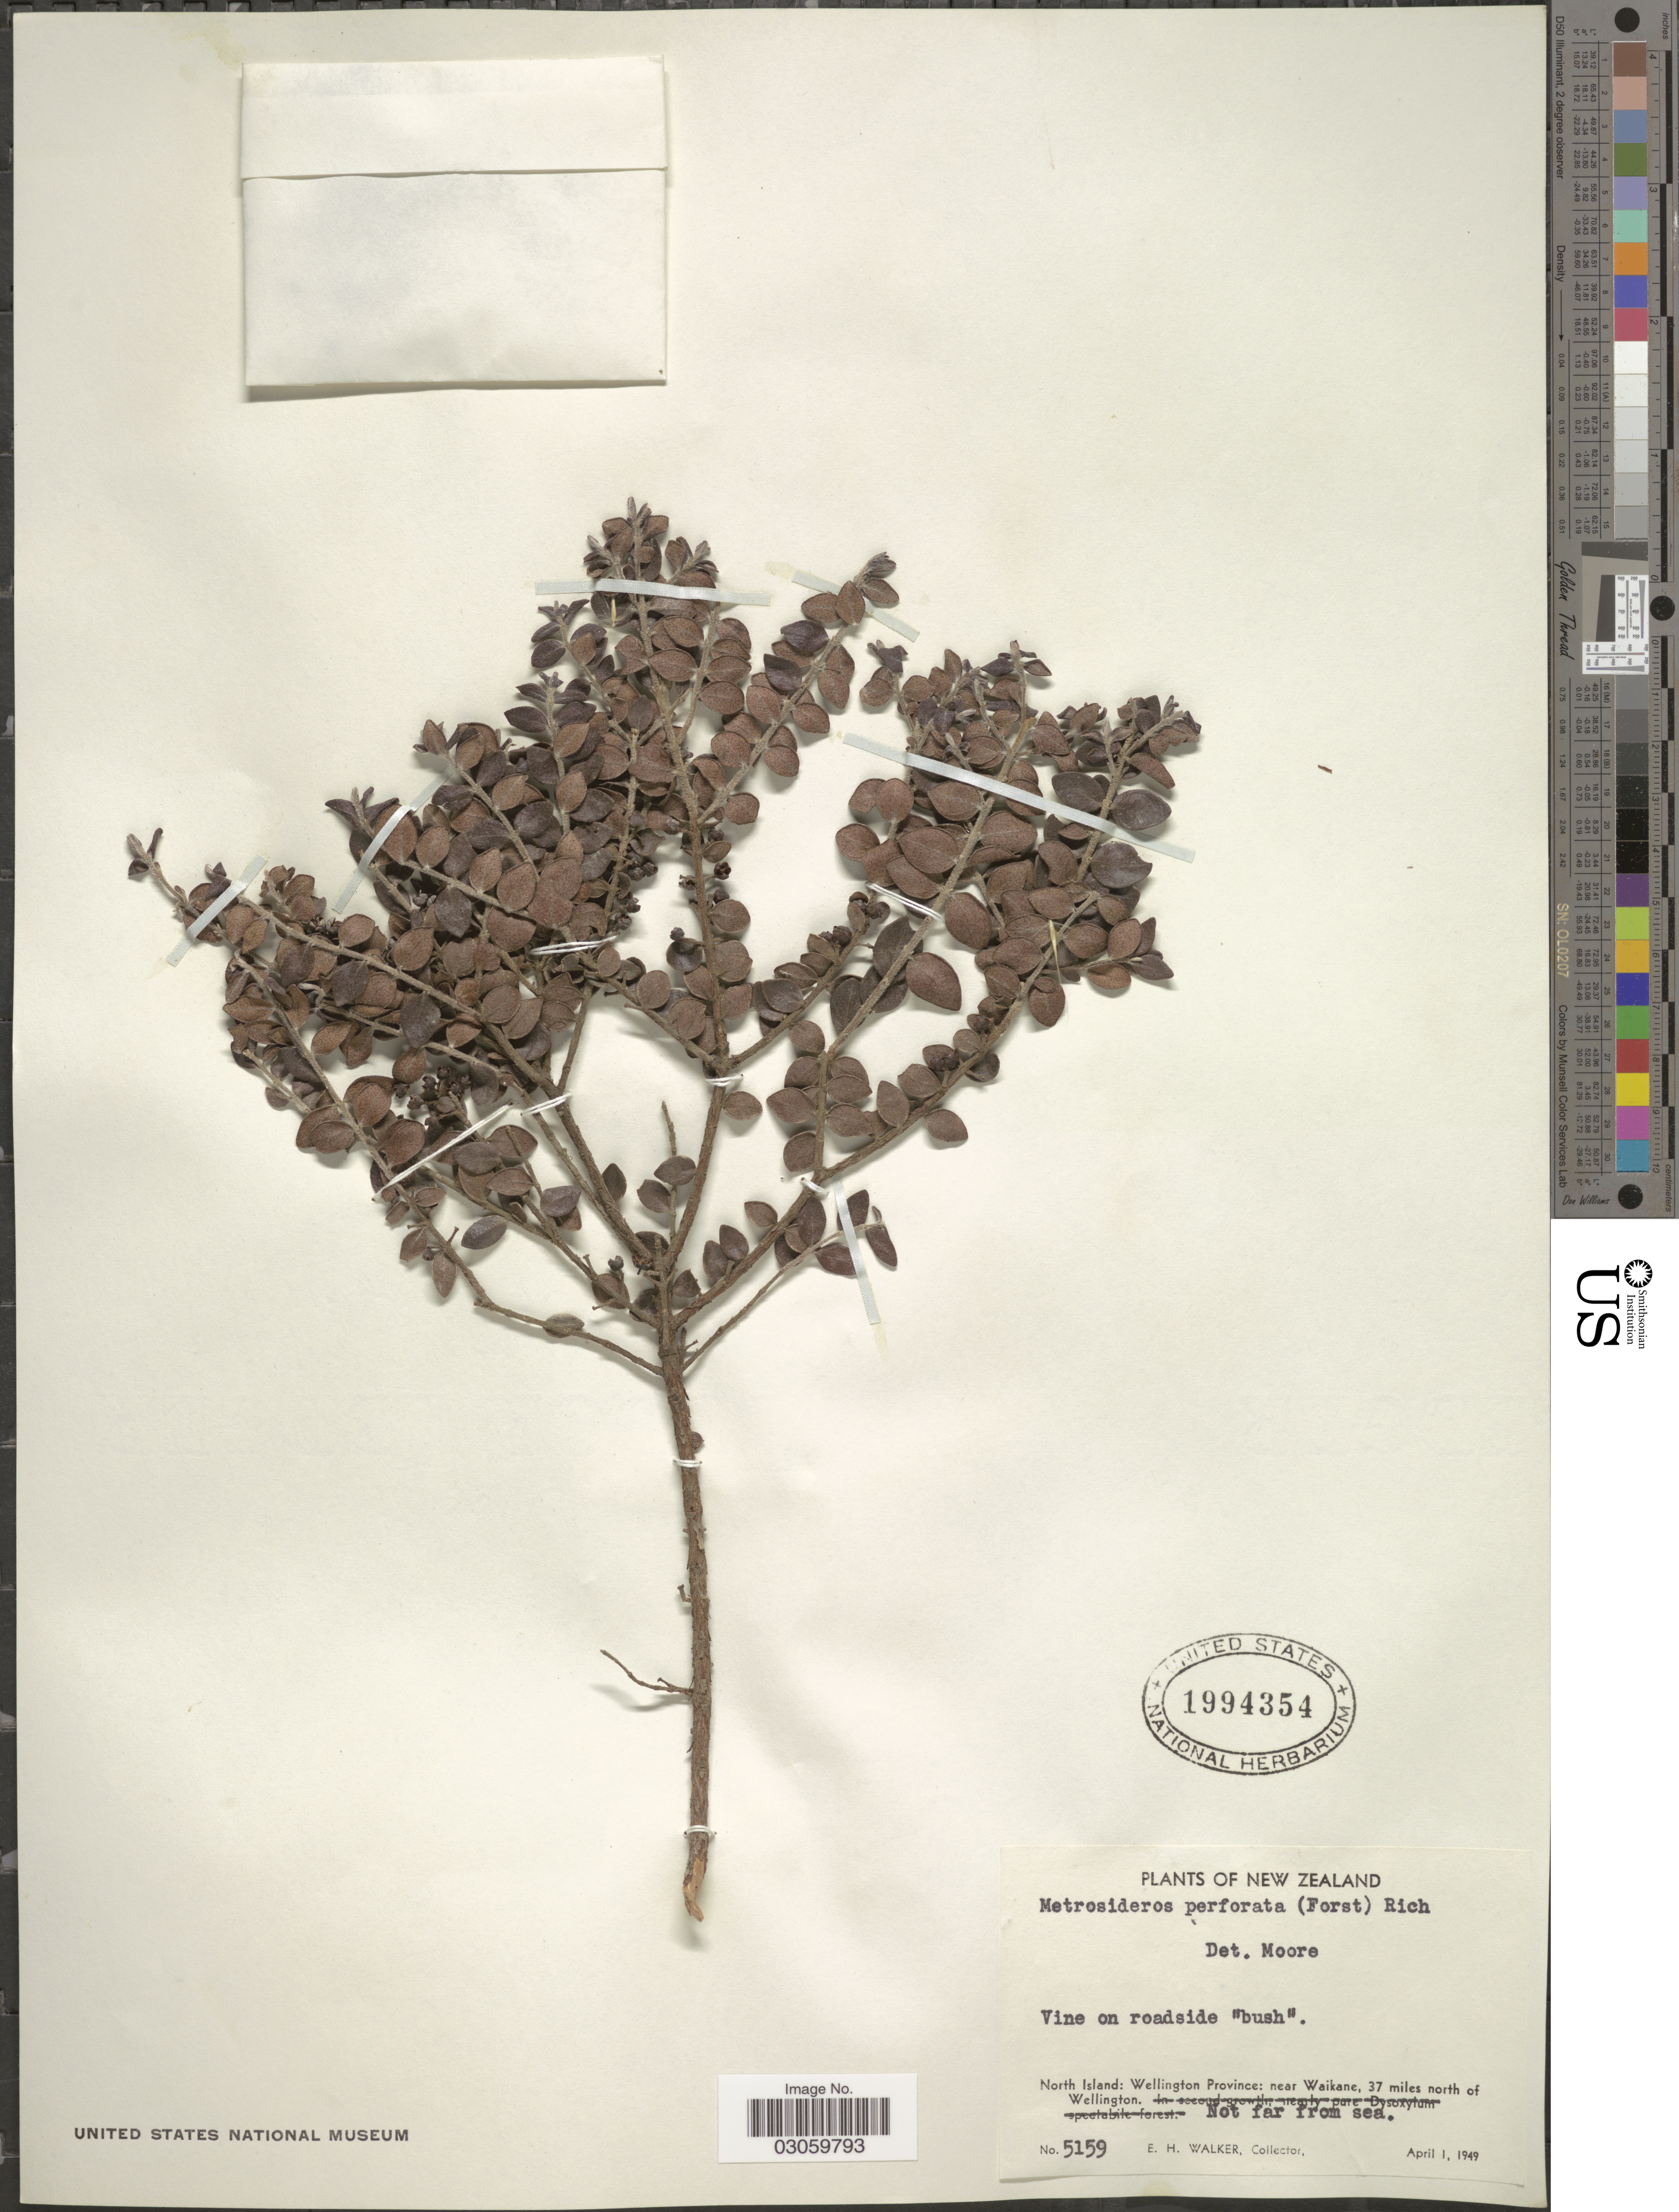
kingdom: Plantae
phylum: Tracheophyta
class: Magnoliopsida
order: Myrtales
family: Myrtaceae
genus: Metrosideros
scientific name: Metrosideros perforata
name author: (J.R. Forst. & G. Forst.) Druce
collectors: E. H. Walker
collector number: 5159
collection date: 1949-04-01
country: New Zealand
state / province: Wellington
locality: North Island: near Waikane, 37 miles north of Wellington. Not far from sea.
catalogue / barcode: US 1994354